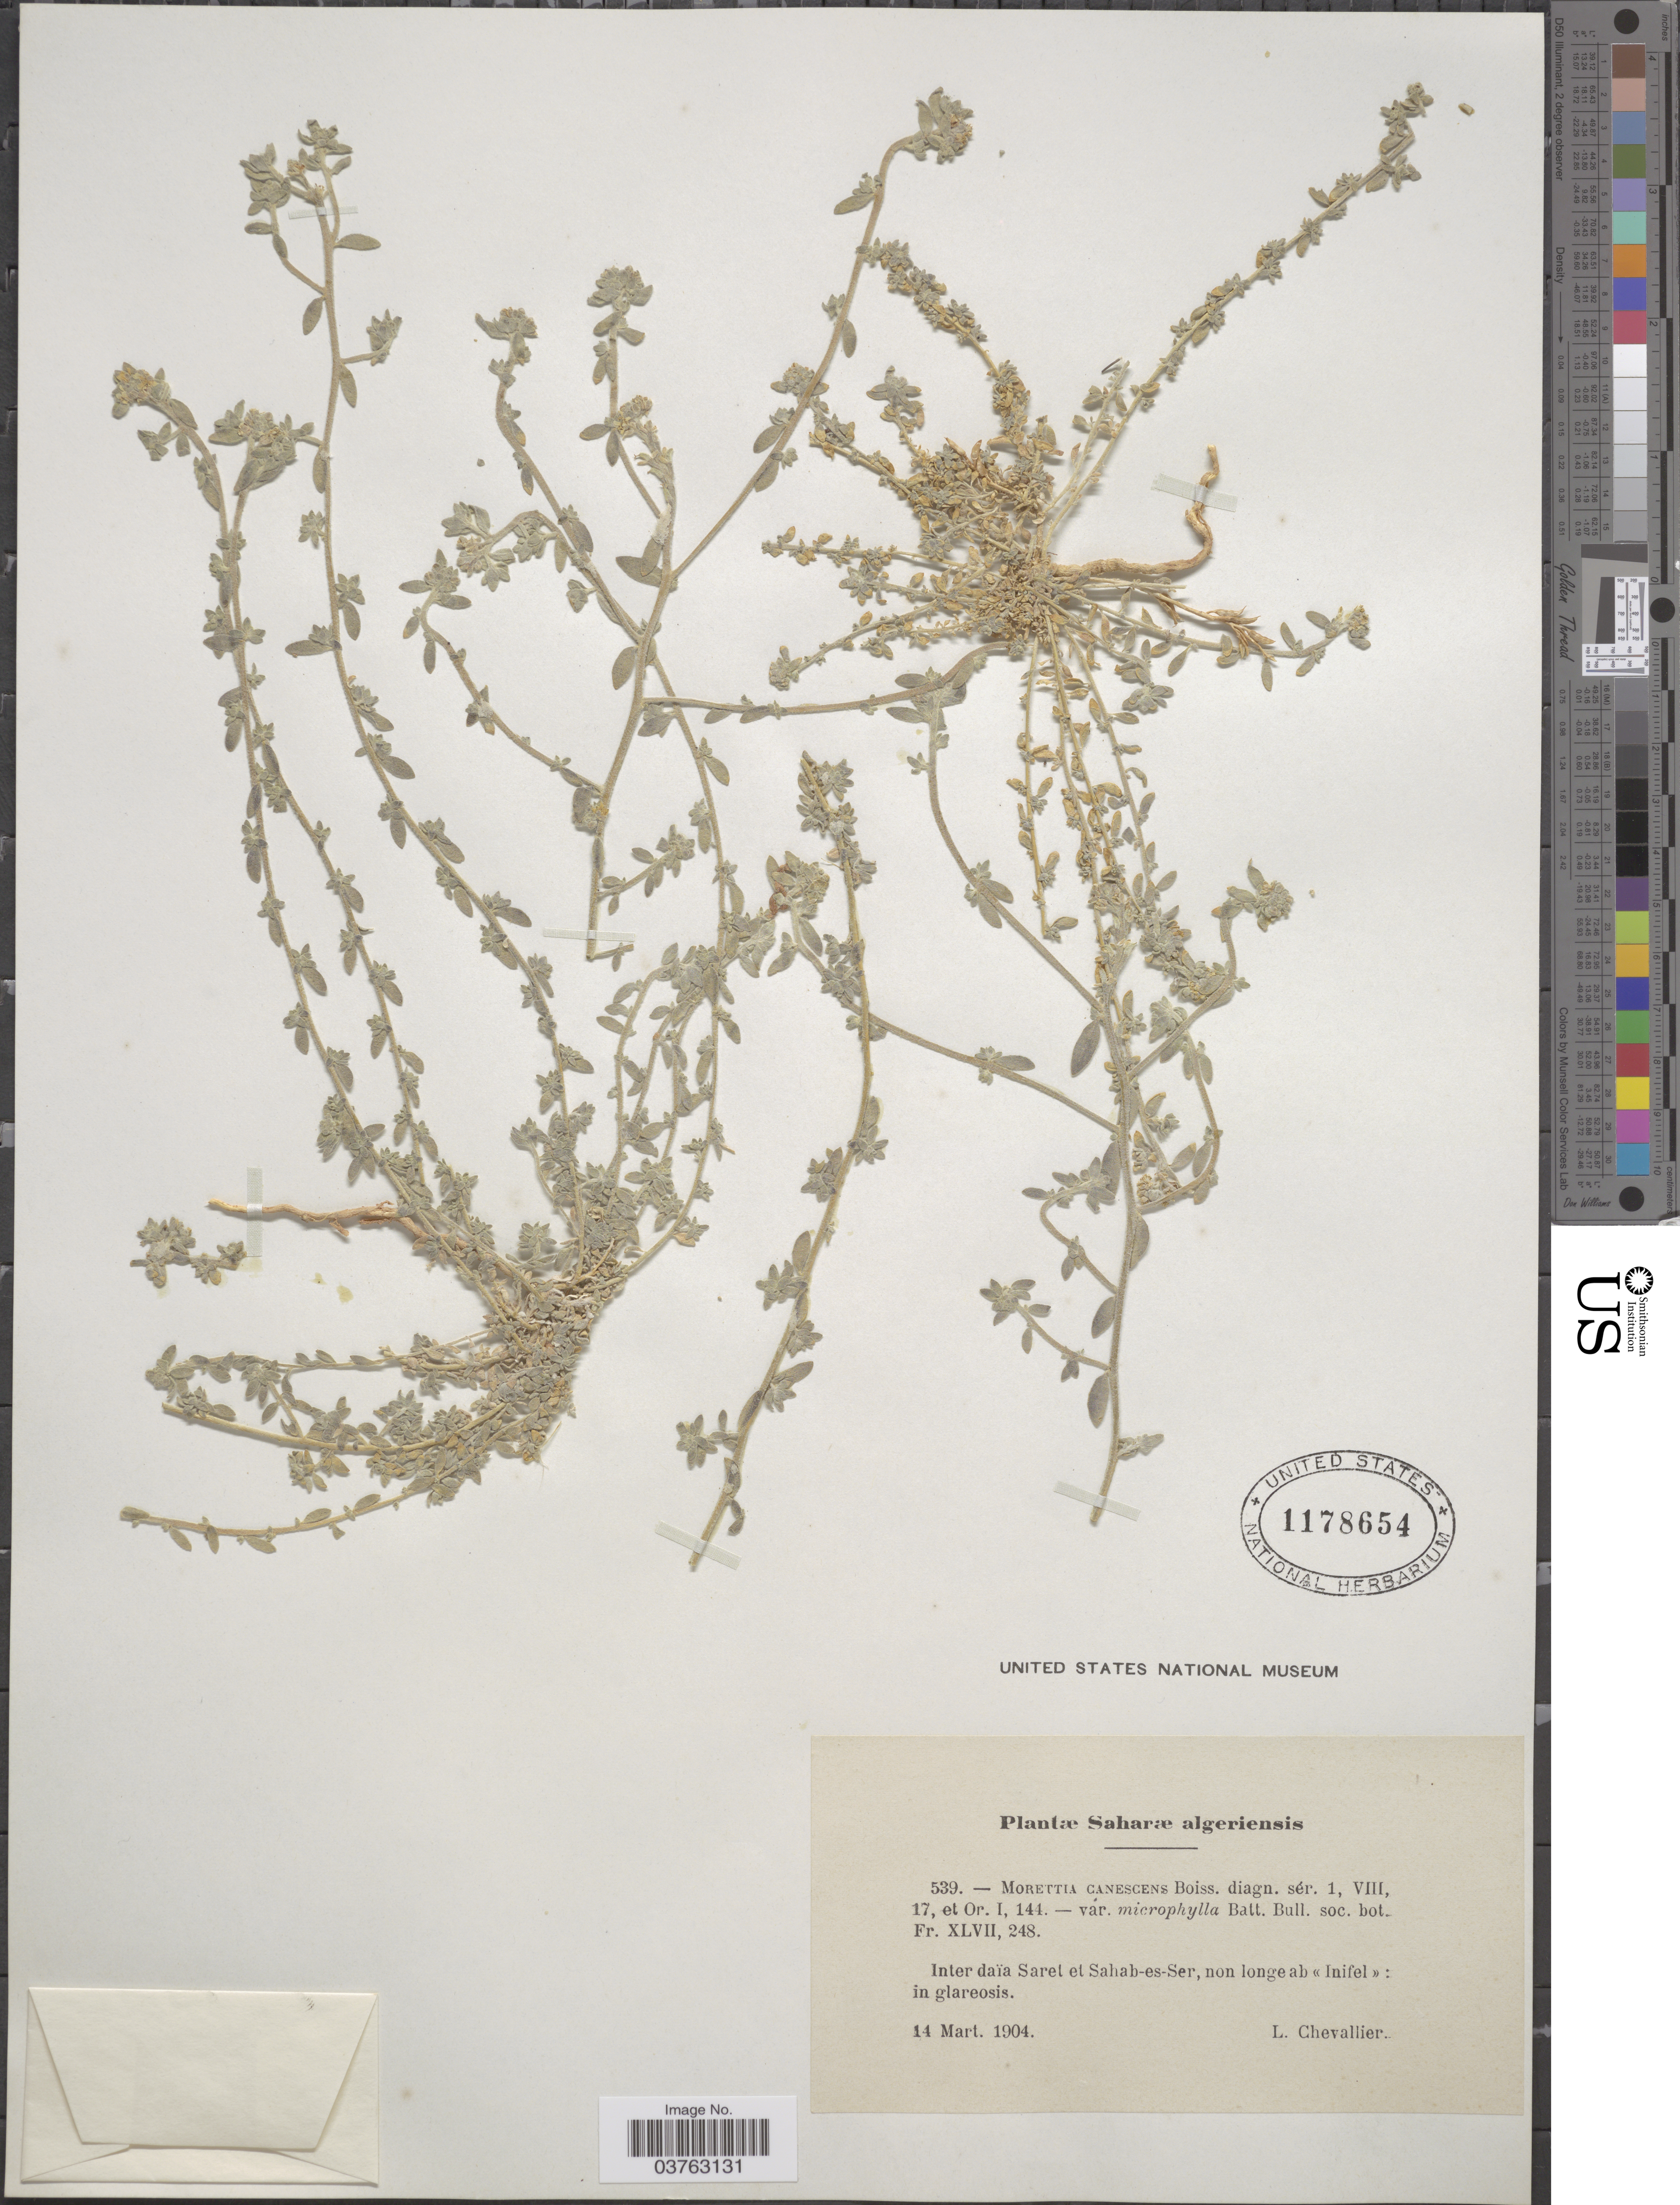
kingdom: Plantae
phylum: Tracheophyta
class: Magnoliopsida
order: Brassicales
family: Brassicaceae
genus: Morettia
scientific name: Morettia canescens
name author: Boiss.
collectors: L. Chevallier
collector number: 539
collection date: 1904-03-14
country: Algeria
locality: Saharæ algeriensis. Inter daïa Saret et Sahab-es-Ser, non longe ab Inifel : in glareosis.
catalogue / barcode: US 1178654